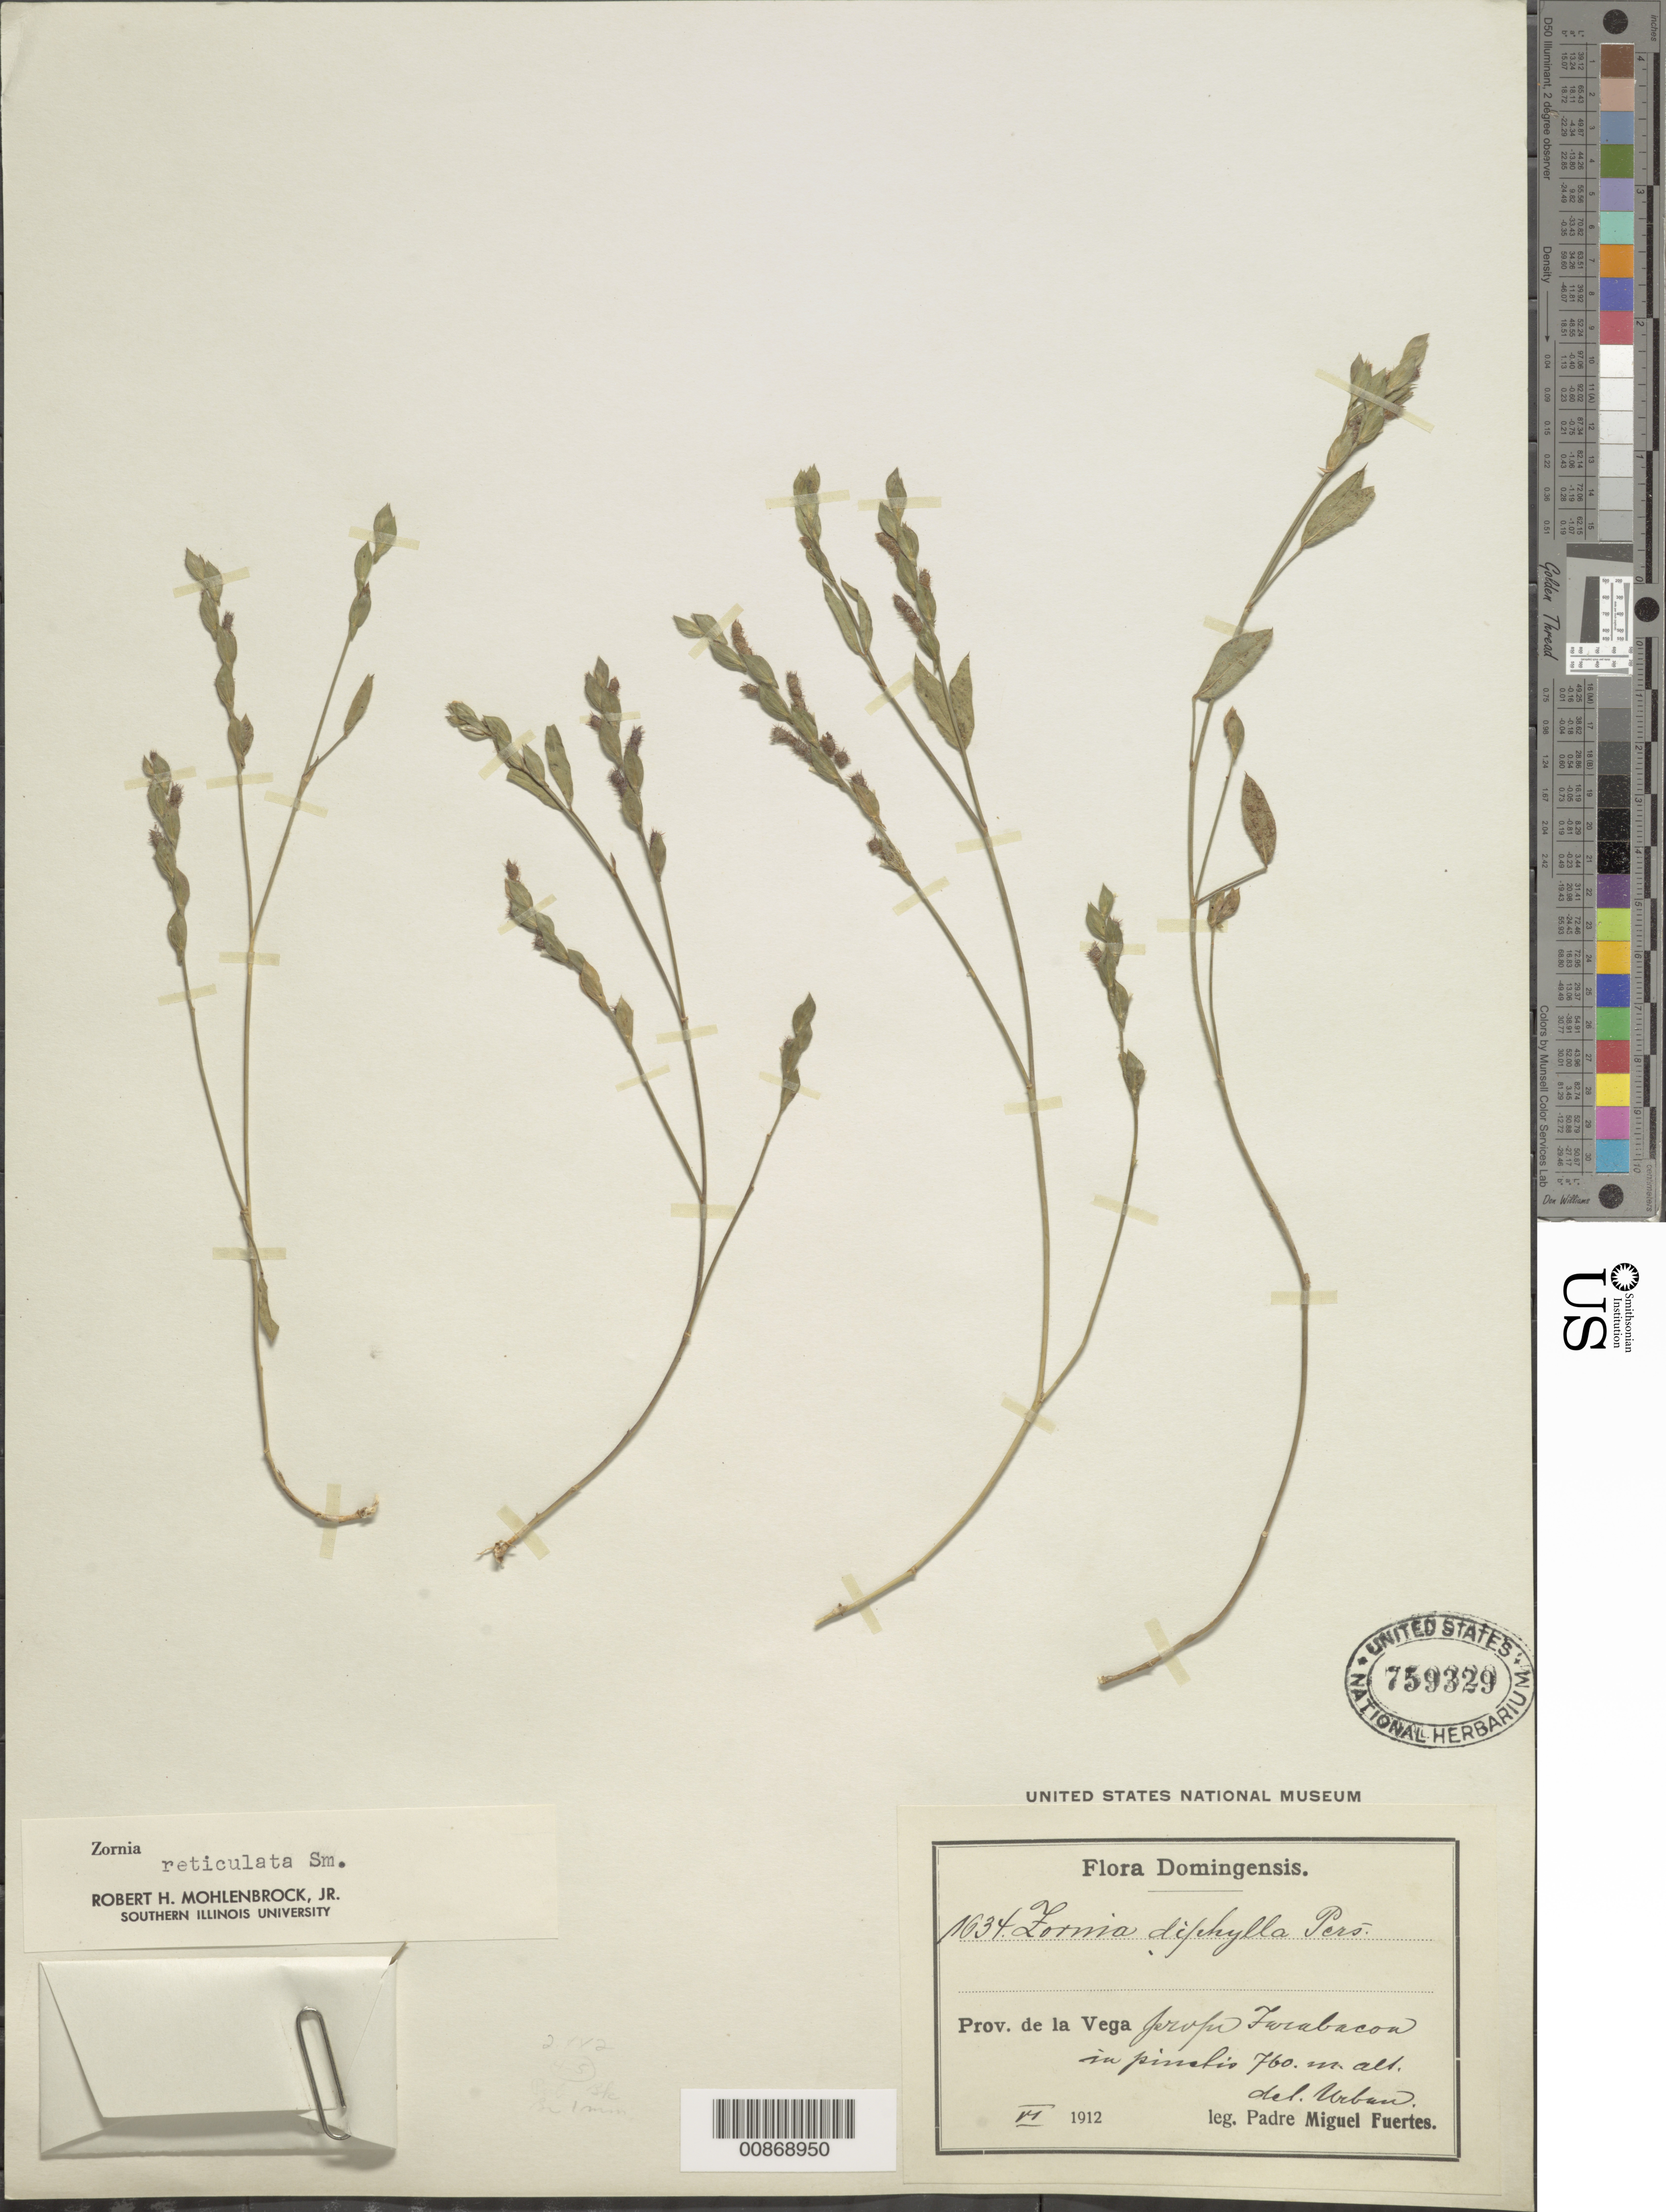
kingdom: Plantae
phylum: Tracheophyta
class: Magnoliopsida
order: Fabales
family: Fabaceae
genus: Zornia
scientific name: Zornia reticulata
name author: Sm.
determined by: Mohlenbrock, Robert H., Jr.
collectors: M. D. Fuertes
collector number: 1634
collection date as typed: Jun 1912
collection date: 1912-06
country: Dominican Republic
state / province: La Vega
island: Hispaniola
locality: Prope Jarabacoa.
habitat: In pinebis.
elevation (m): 760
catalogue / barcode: US 759329